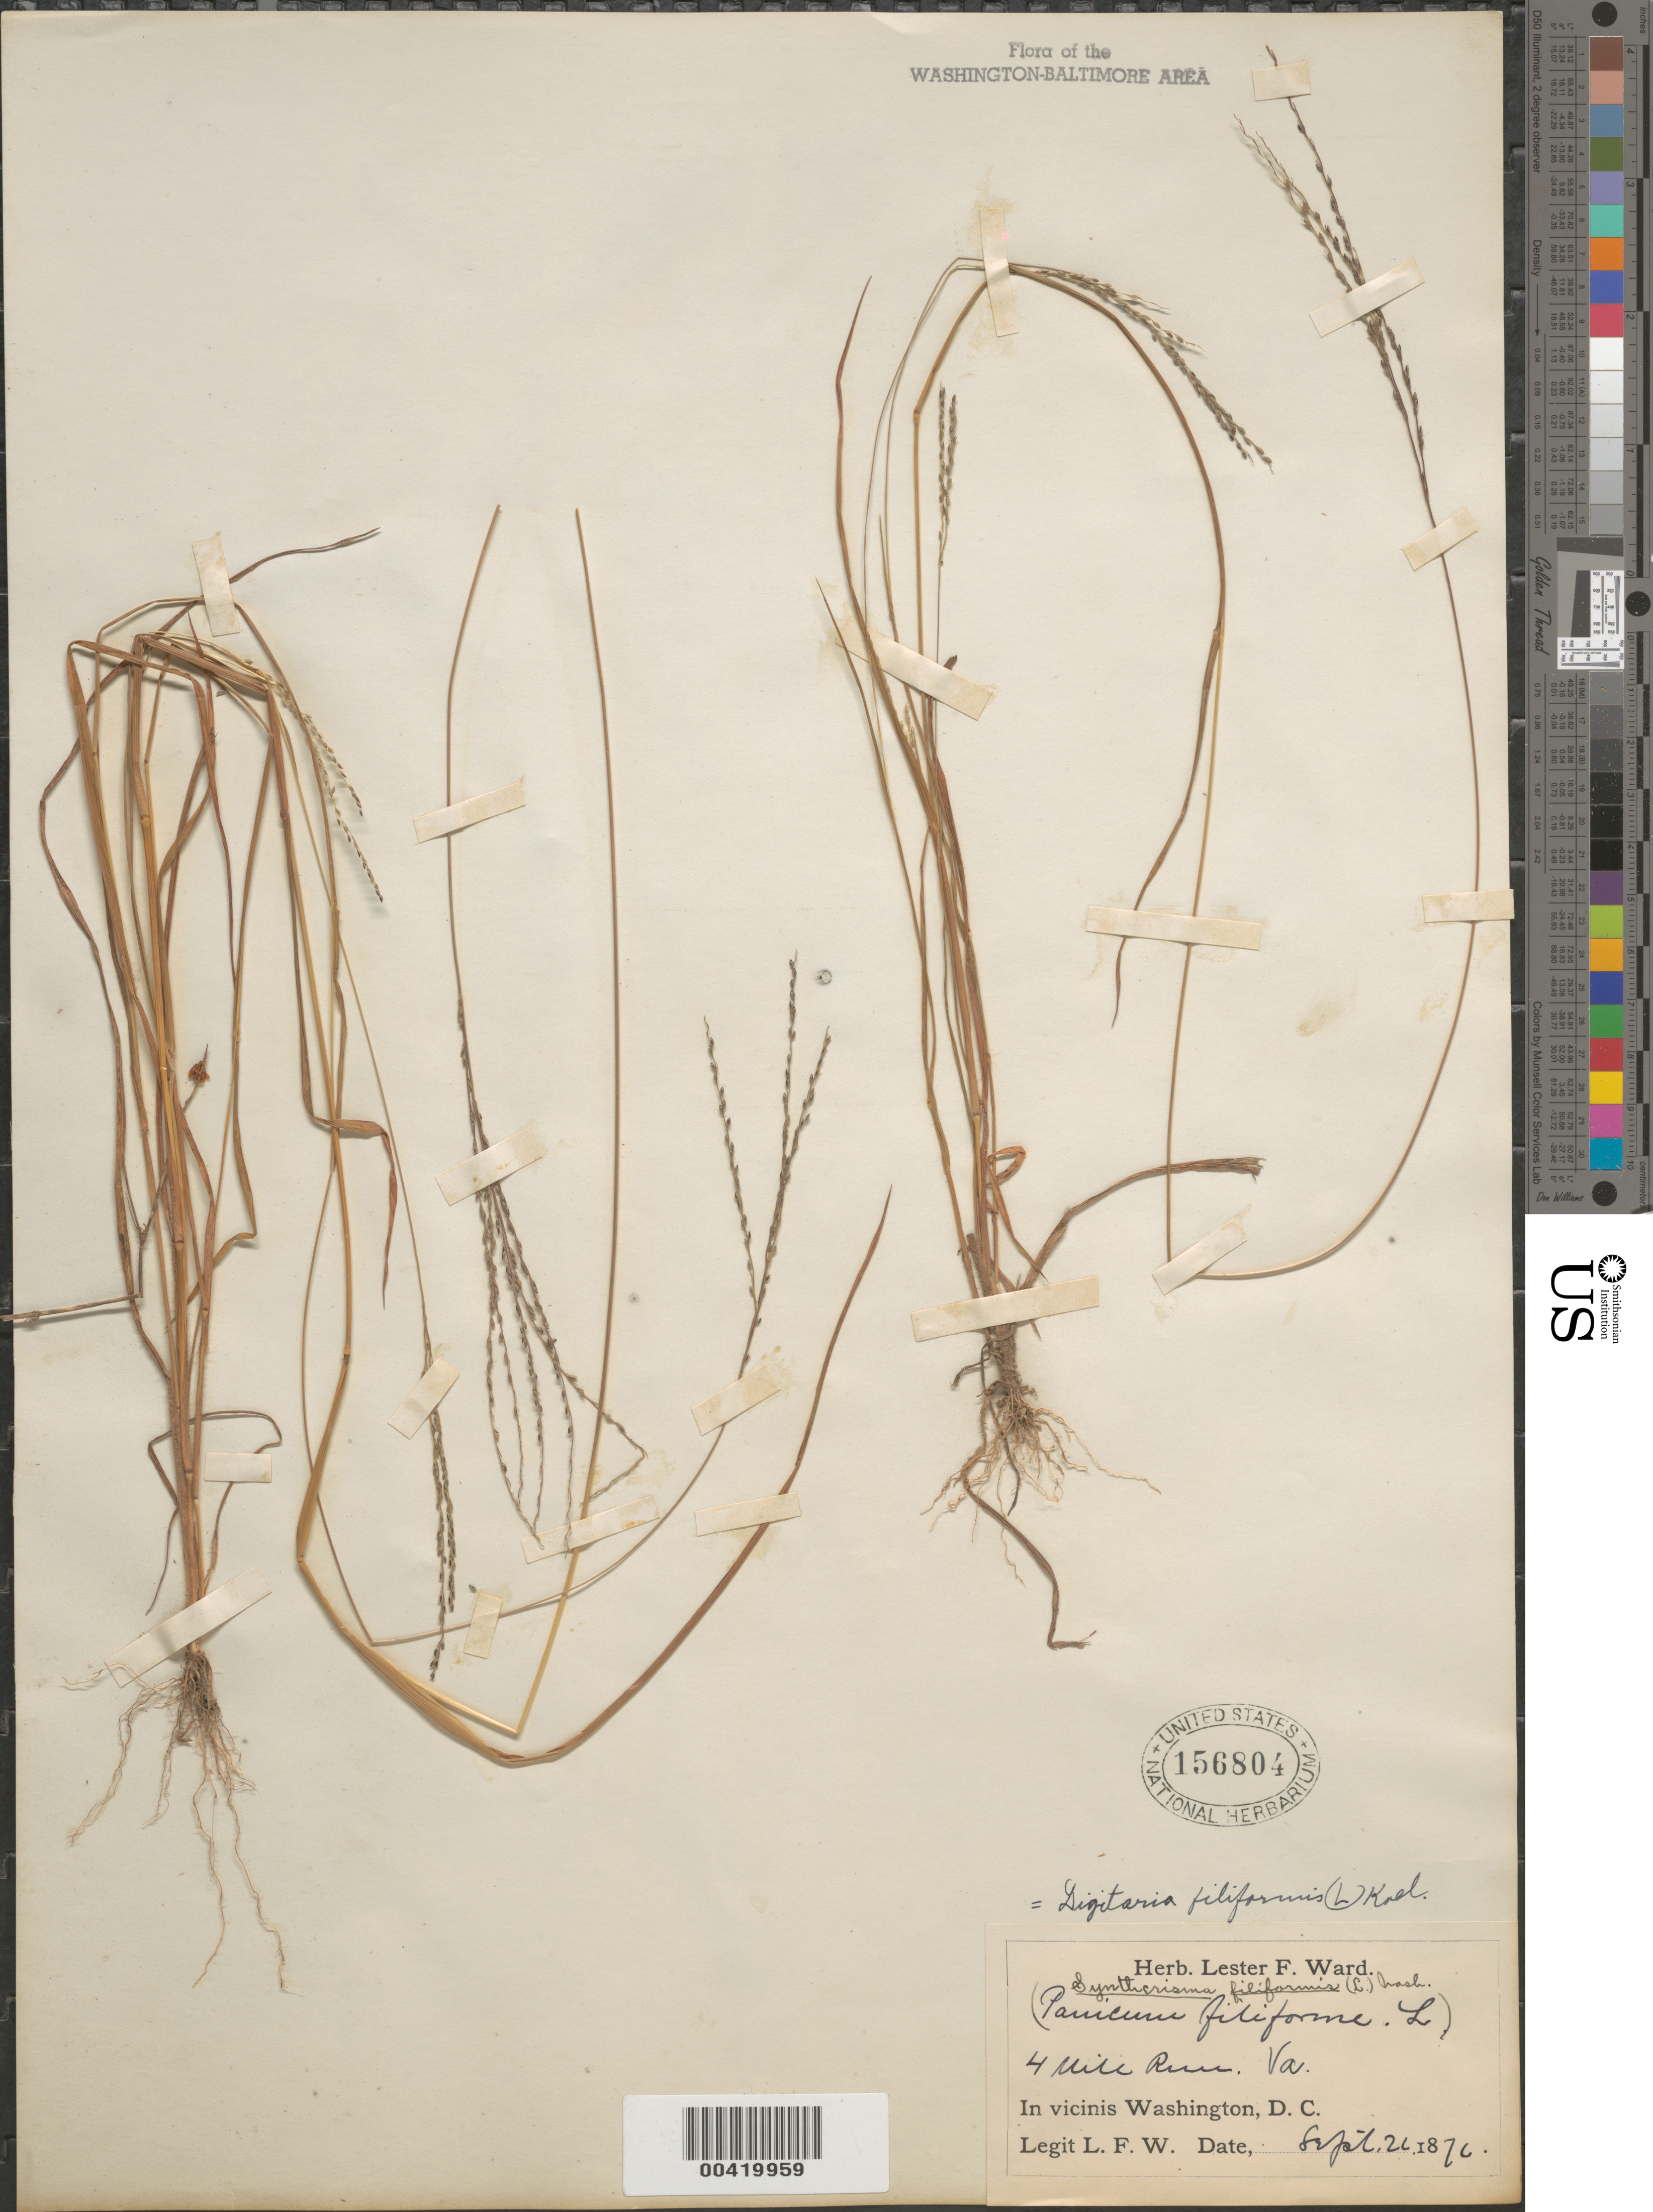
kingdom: Plantae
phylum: Tracheophyta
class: Liliopsida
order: Poales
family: Poaceae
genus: Digitaria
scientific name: Digitaria filiformis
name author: (L.) Koeler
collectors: L. F. Ward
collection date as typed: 26 Sep 1876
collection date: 1876-09-26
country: United States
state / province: Virginia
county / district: Arlington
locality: Four Mile Run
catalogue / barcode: US 156804